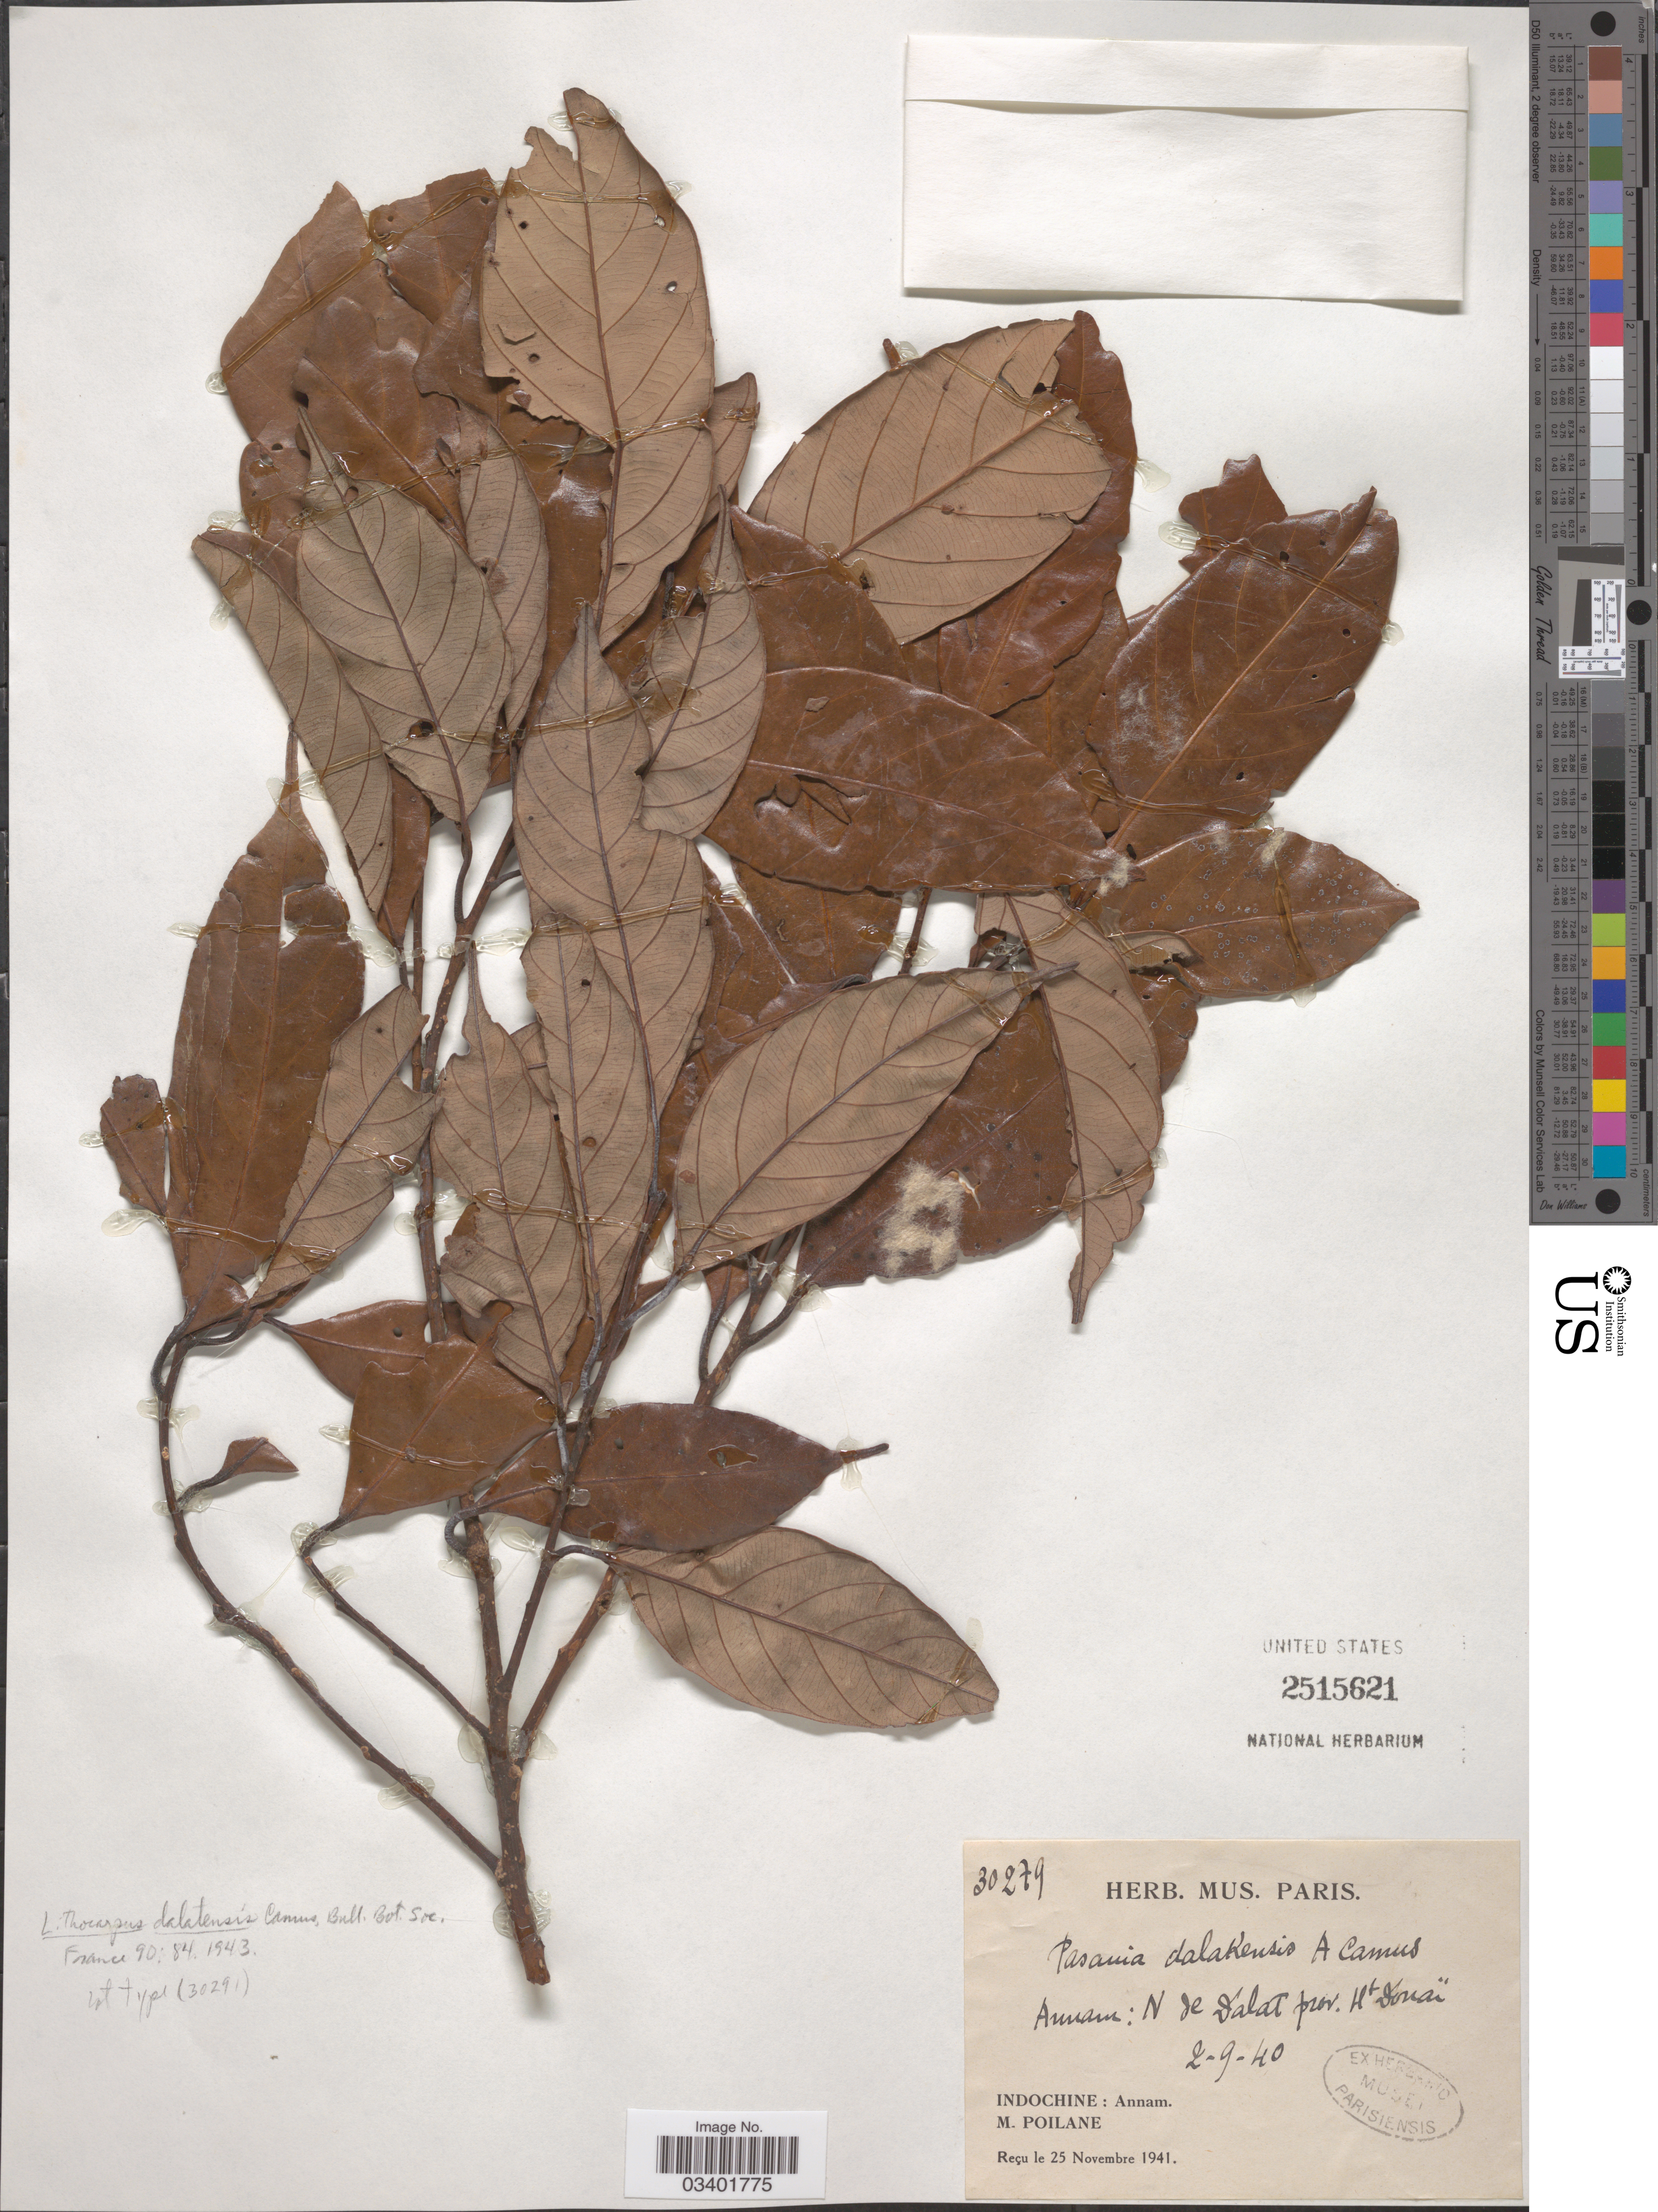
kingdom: Plantae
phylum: Tracheophyta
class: Magnoliopsida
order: Fagales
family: Fagaceae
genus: Lithocarpus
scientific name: Lithocarpus dalatensis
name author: A. Camus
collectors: M. Poilane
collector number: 30279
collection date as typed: Transcribed d/m/y: 2/9/40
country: Vietnam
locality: Annam: N de Dalat prov. Ht Donaï. Indochine.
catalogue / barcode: US 2515621